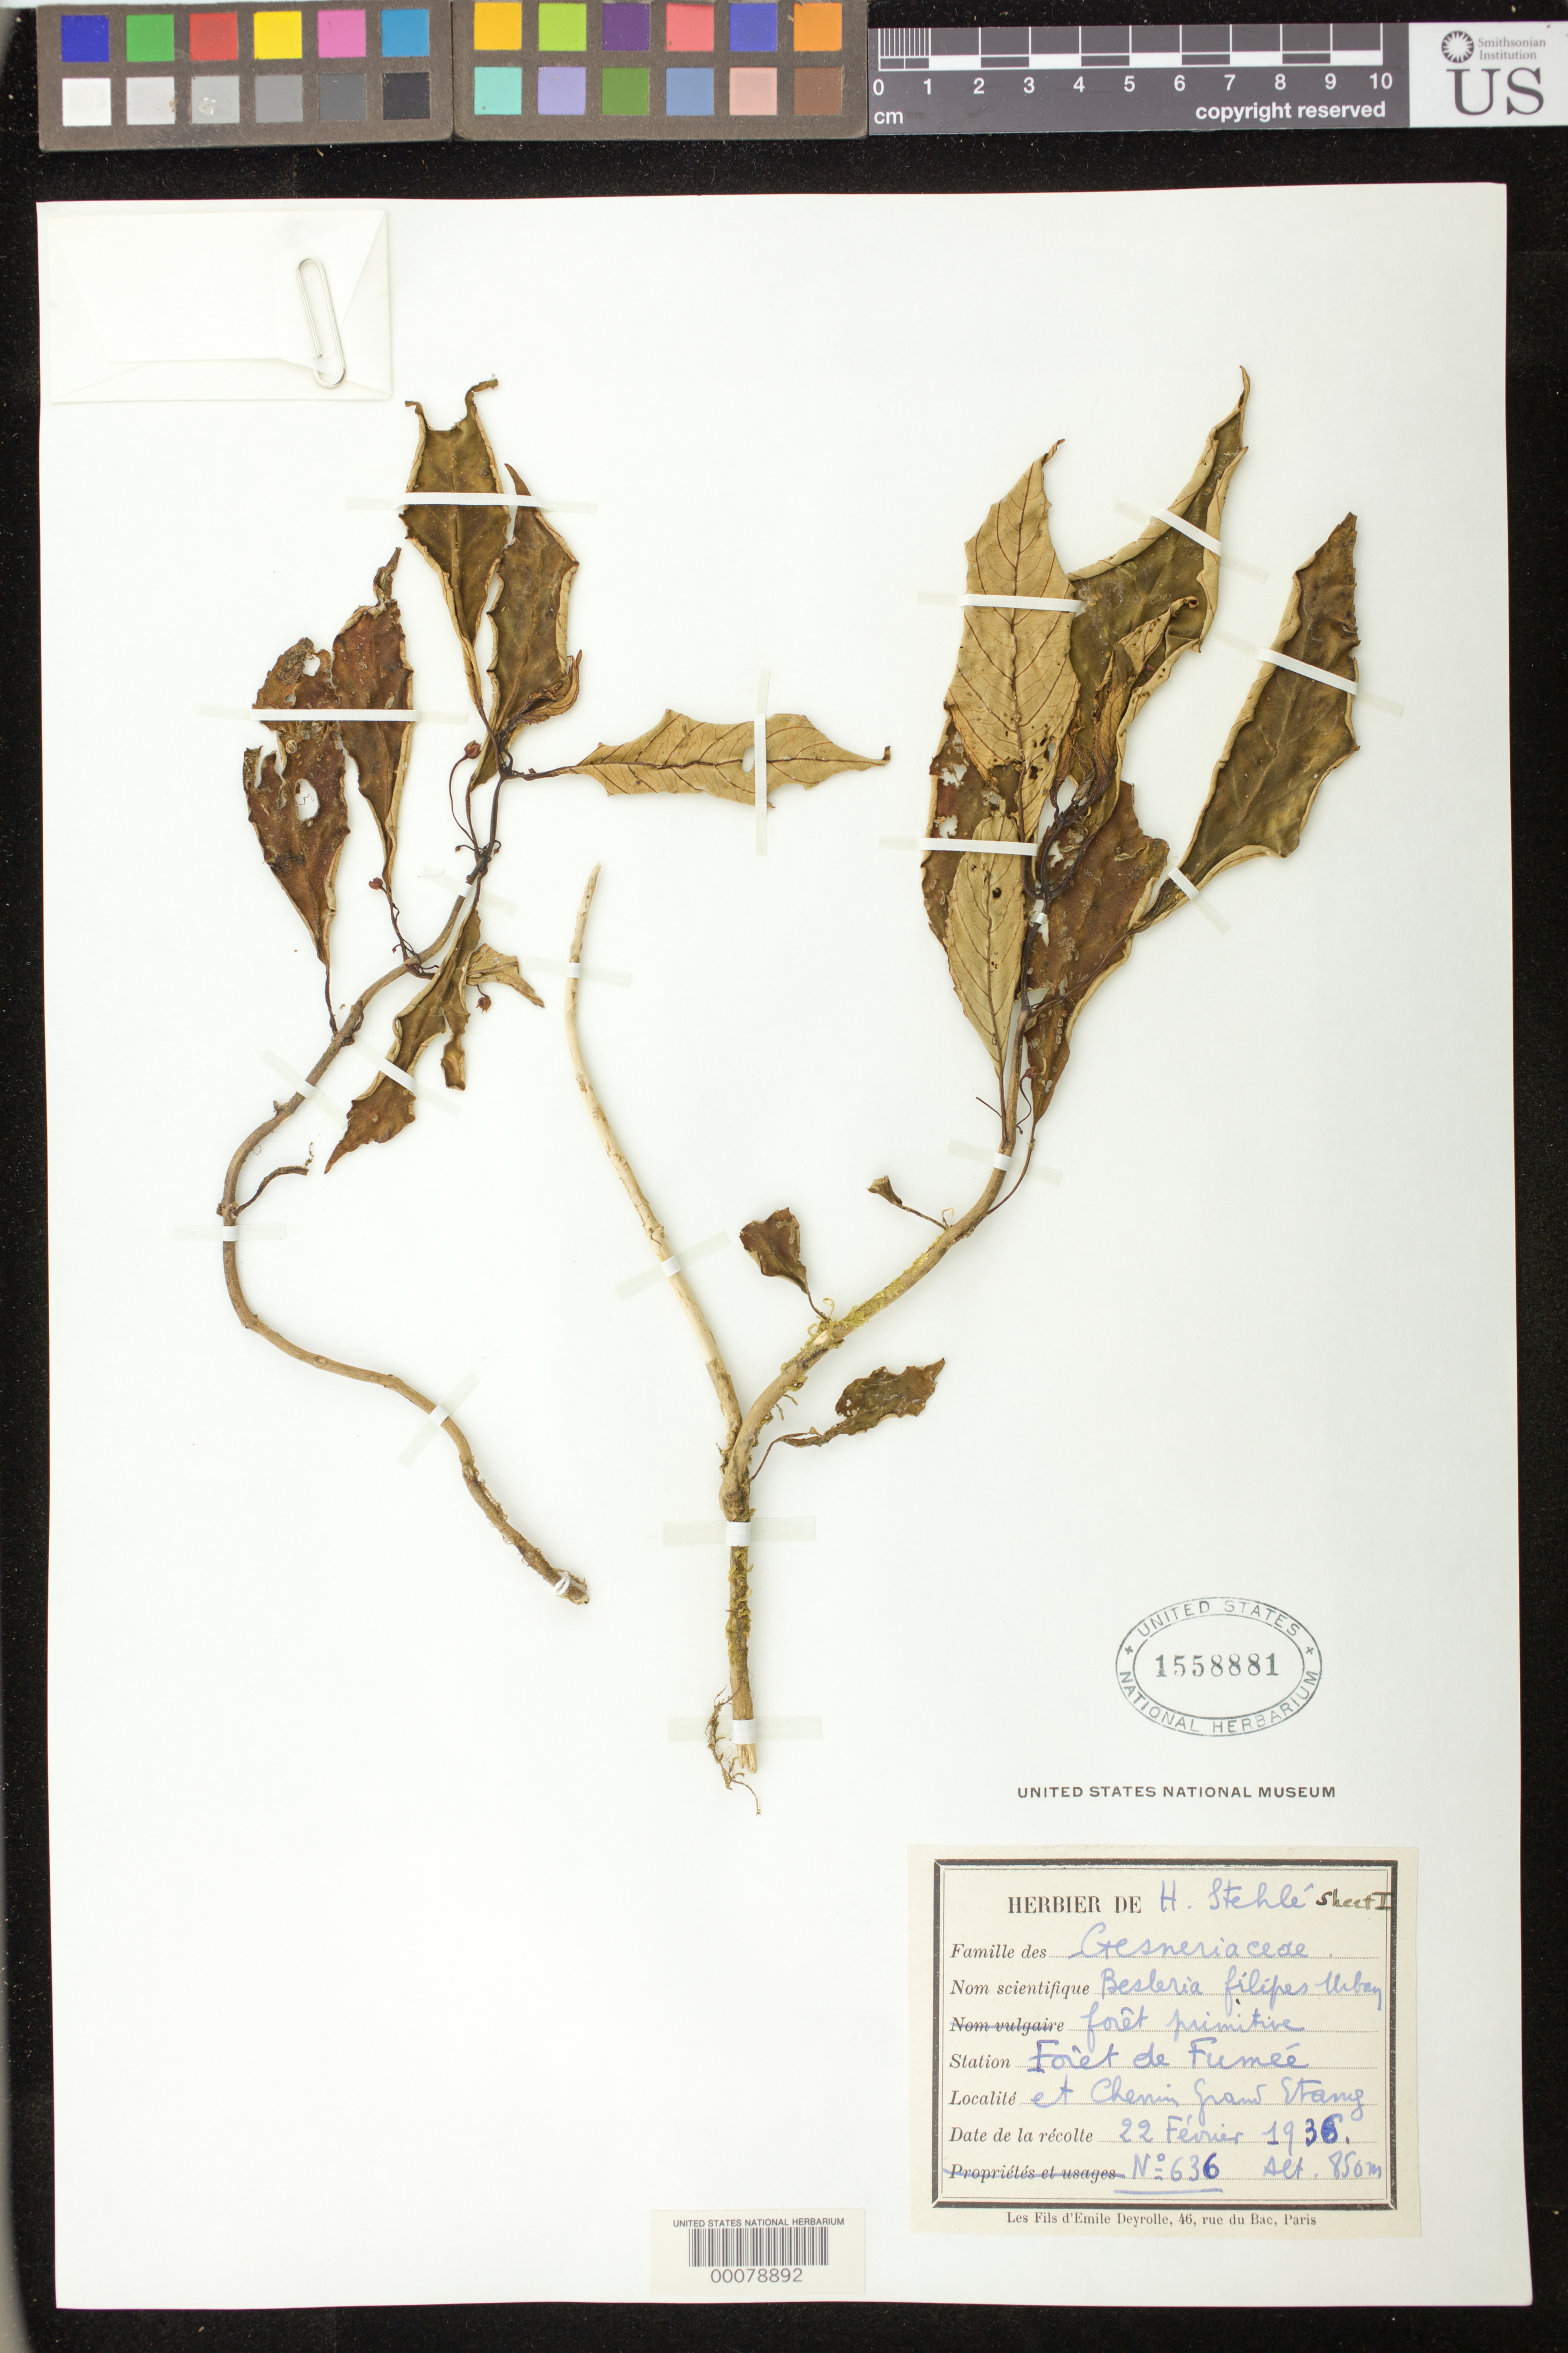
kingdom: Plantae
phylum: Tracheophyta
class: Magnoliopsida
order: Lamiales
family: Gesneriaceae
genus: Besleria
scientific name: Besleria filipes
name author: Urb.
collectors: H. Stehlé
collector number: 636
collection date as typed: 22 Feb 1936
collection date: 1936-02-22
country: Guadeloupe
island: Basse Terre [Guadeloupe]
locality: Forest of Fumee and Chermin Grand Etang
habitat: Primitive forest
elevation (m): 850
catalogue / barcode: US 1558881